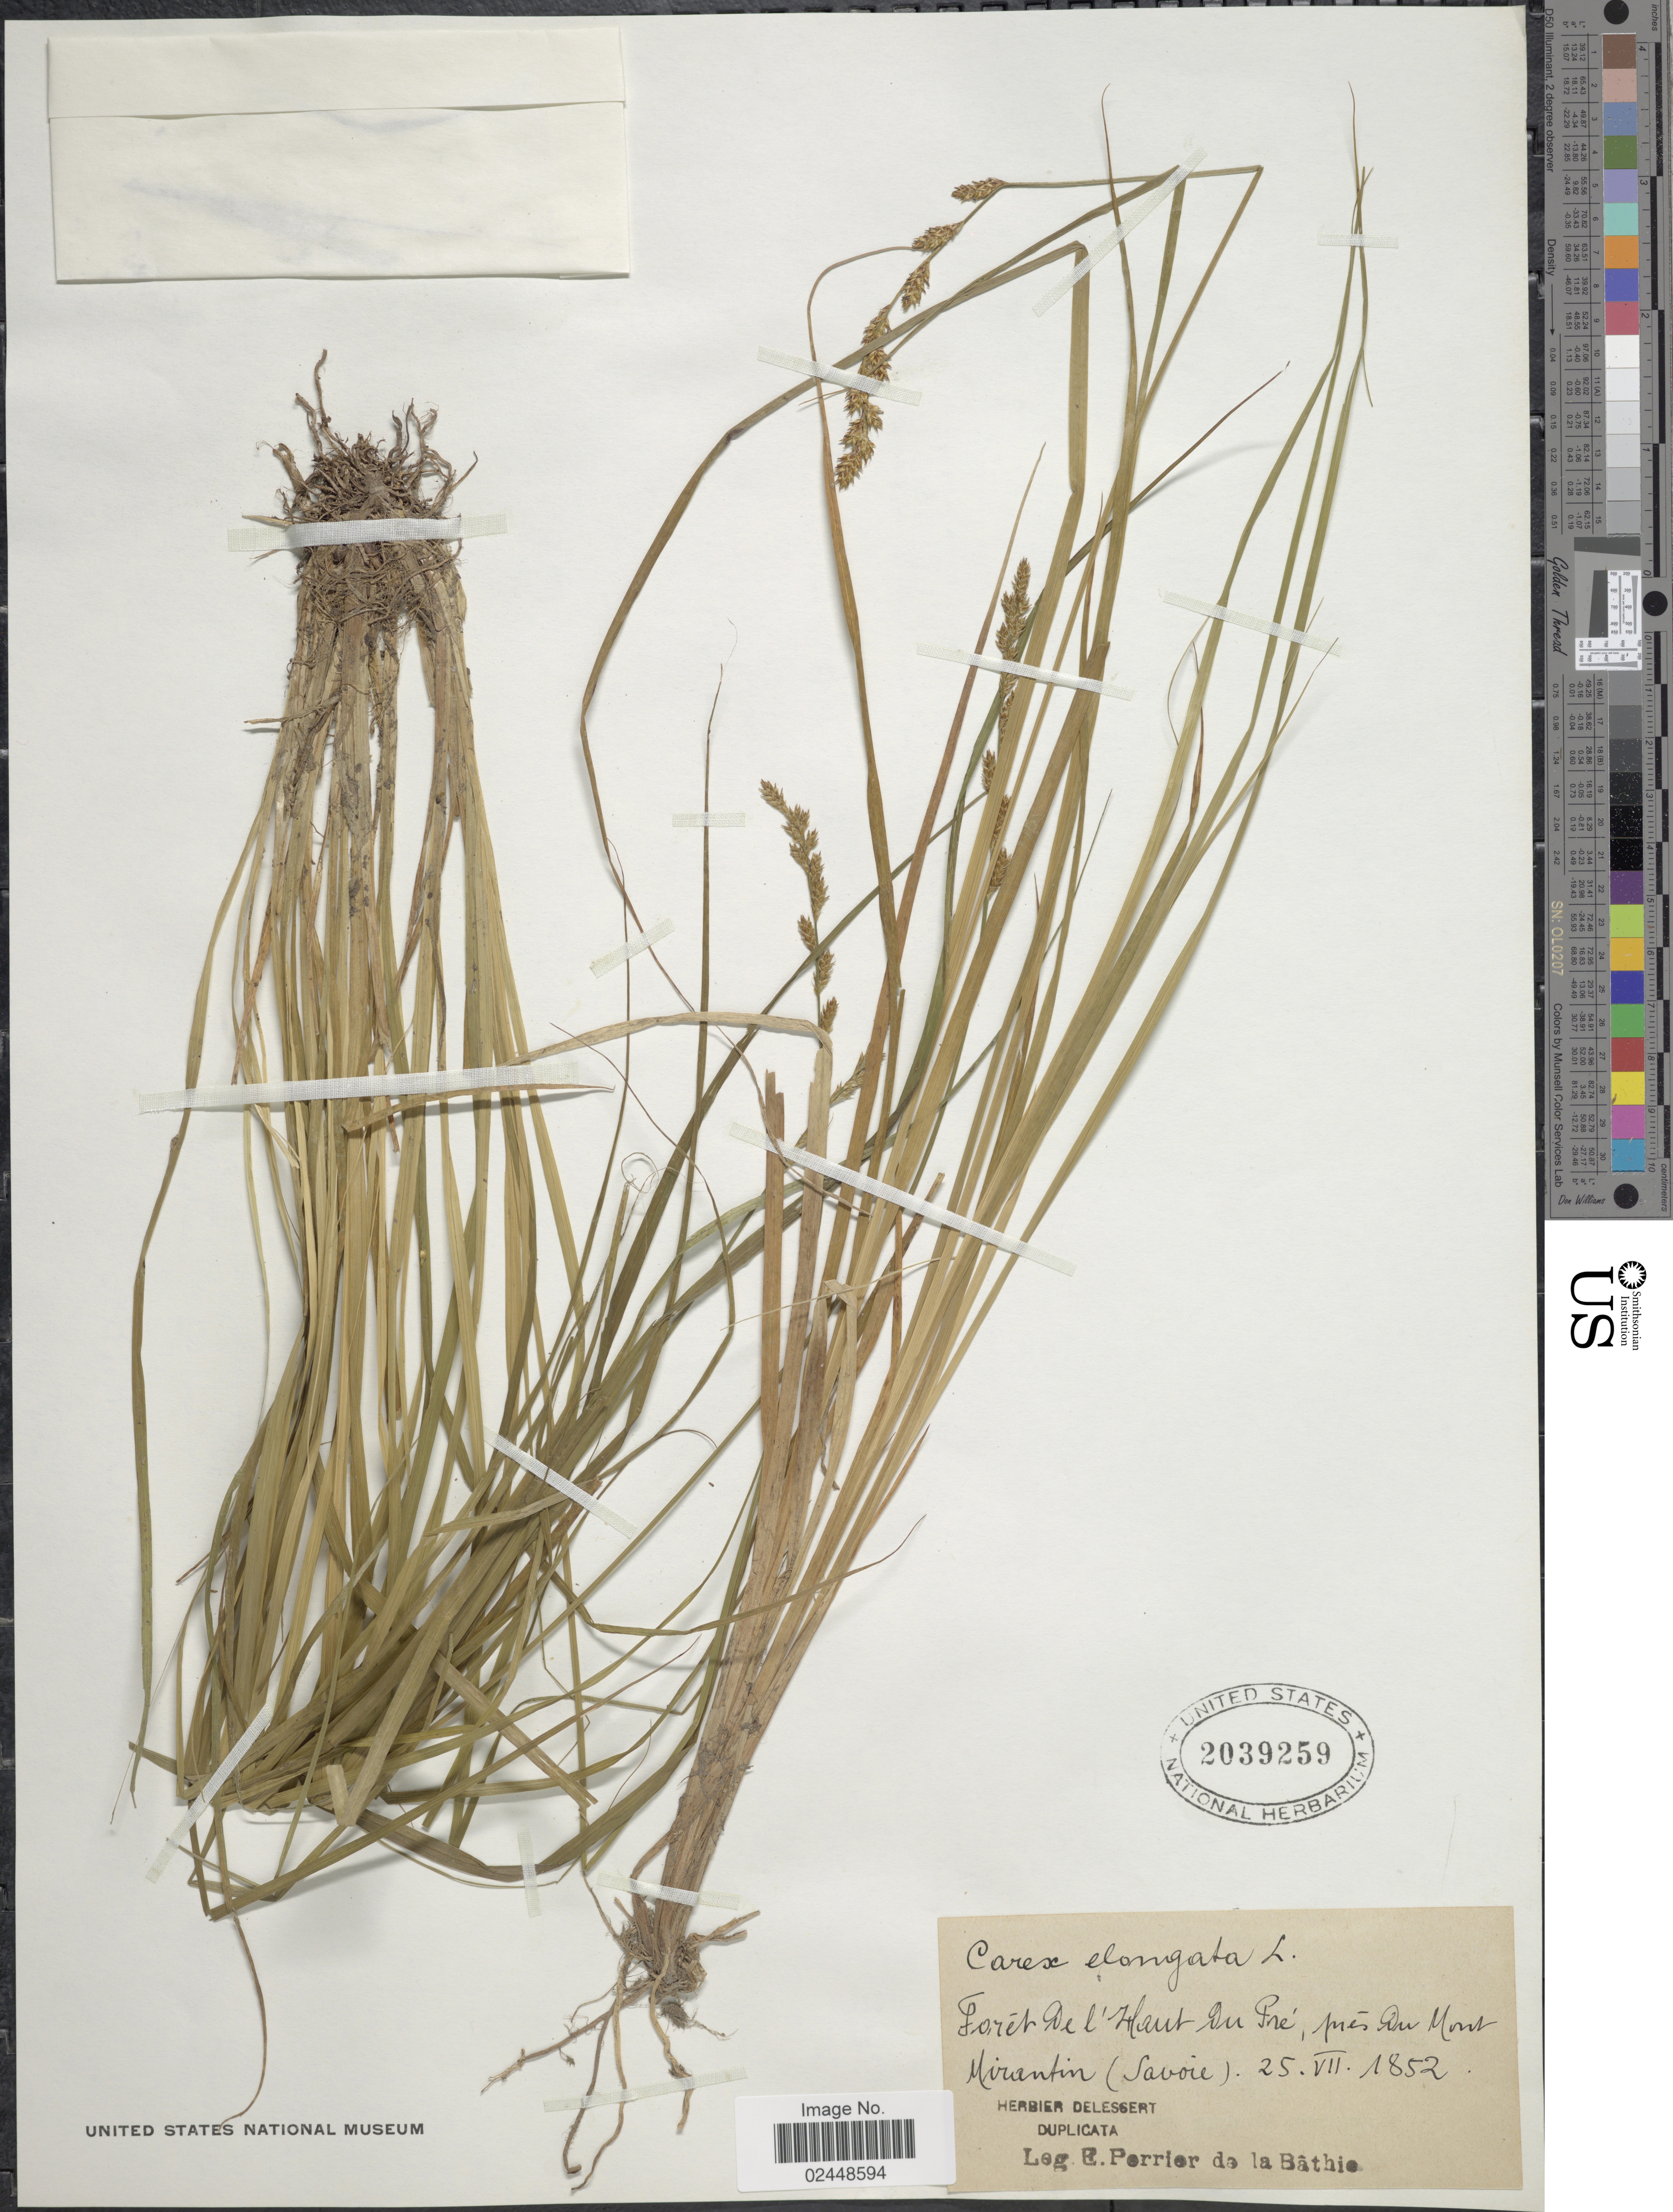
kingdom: Plantae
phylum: Tracheophyta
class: Liliopsida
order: Poales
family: Cyperaceae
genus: Carex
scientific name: Carex elongata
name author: L.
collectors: E. Perrier de la Bâthie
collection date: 1852-07-25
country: France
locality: Foret De l'Haut du Pre, pres Du Mont Mirantin (Savoie)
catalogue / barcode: US 2039259